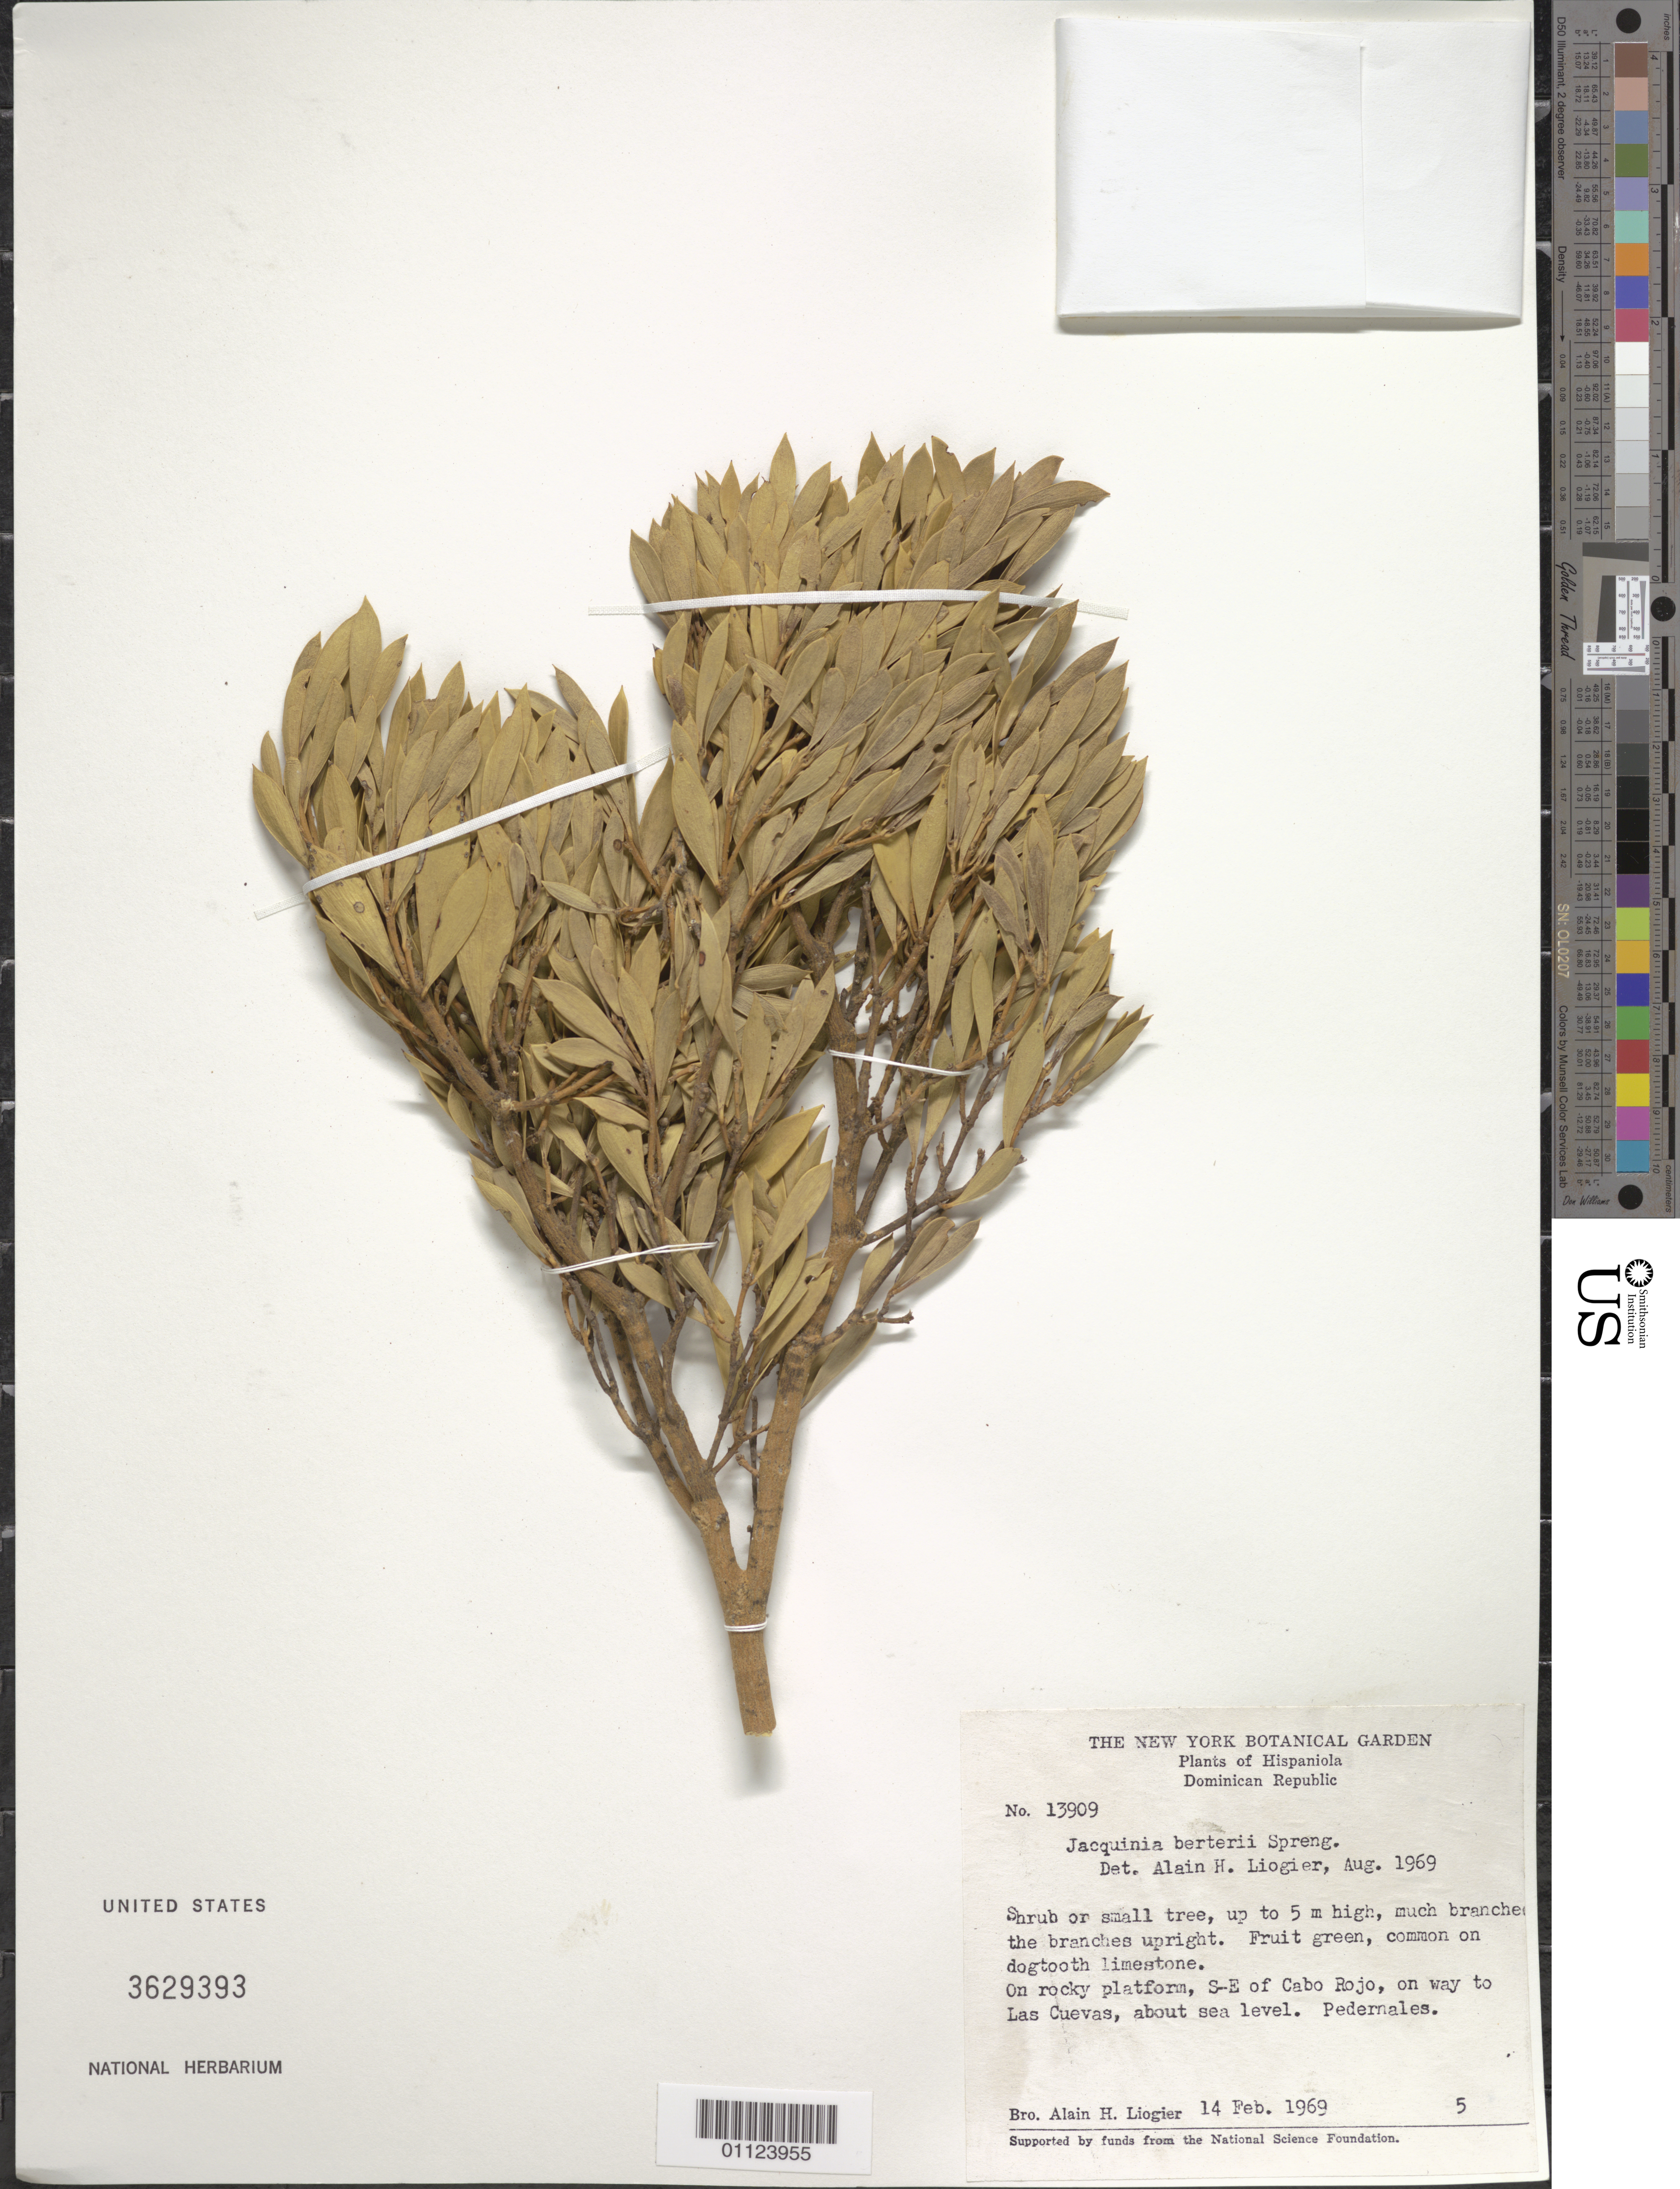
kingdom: Plantae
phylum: Tracheophyta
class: Magnoliopsida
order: Ericales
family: Primulaceae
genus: Jacquinia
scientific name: Jacquinia berteroi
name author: Spreng.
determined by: Liogier, Alain H.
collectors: A. H. Liogier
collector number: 13909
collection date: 1969-02-14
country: Dominican Republic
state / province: Pedernales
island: Hispaniola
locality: Caabo Rojo, SE of, on way to Las Cuevas.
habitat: On rock platform; common on dogtooth limestone.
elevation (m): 0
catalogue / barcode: US 3629393